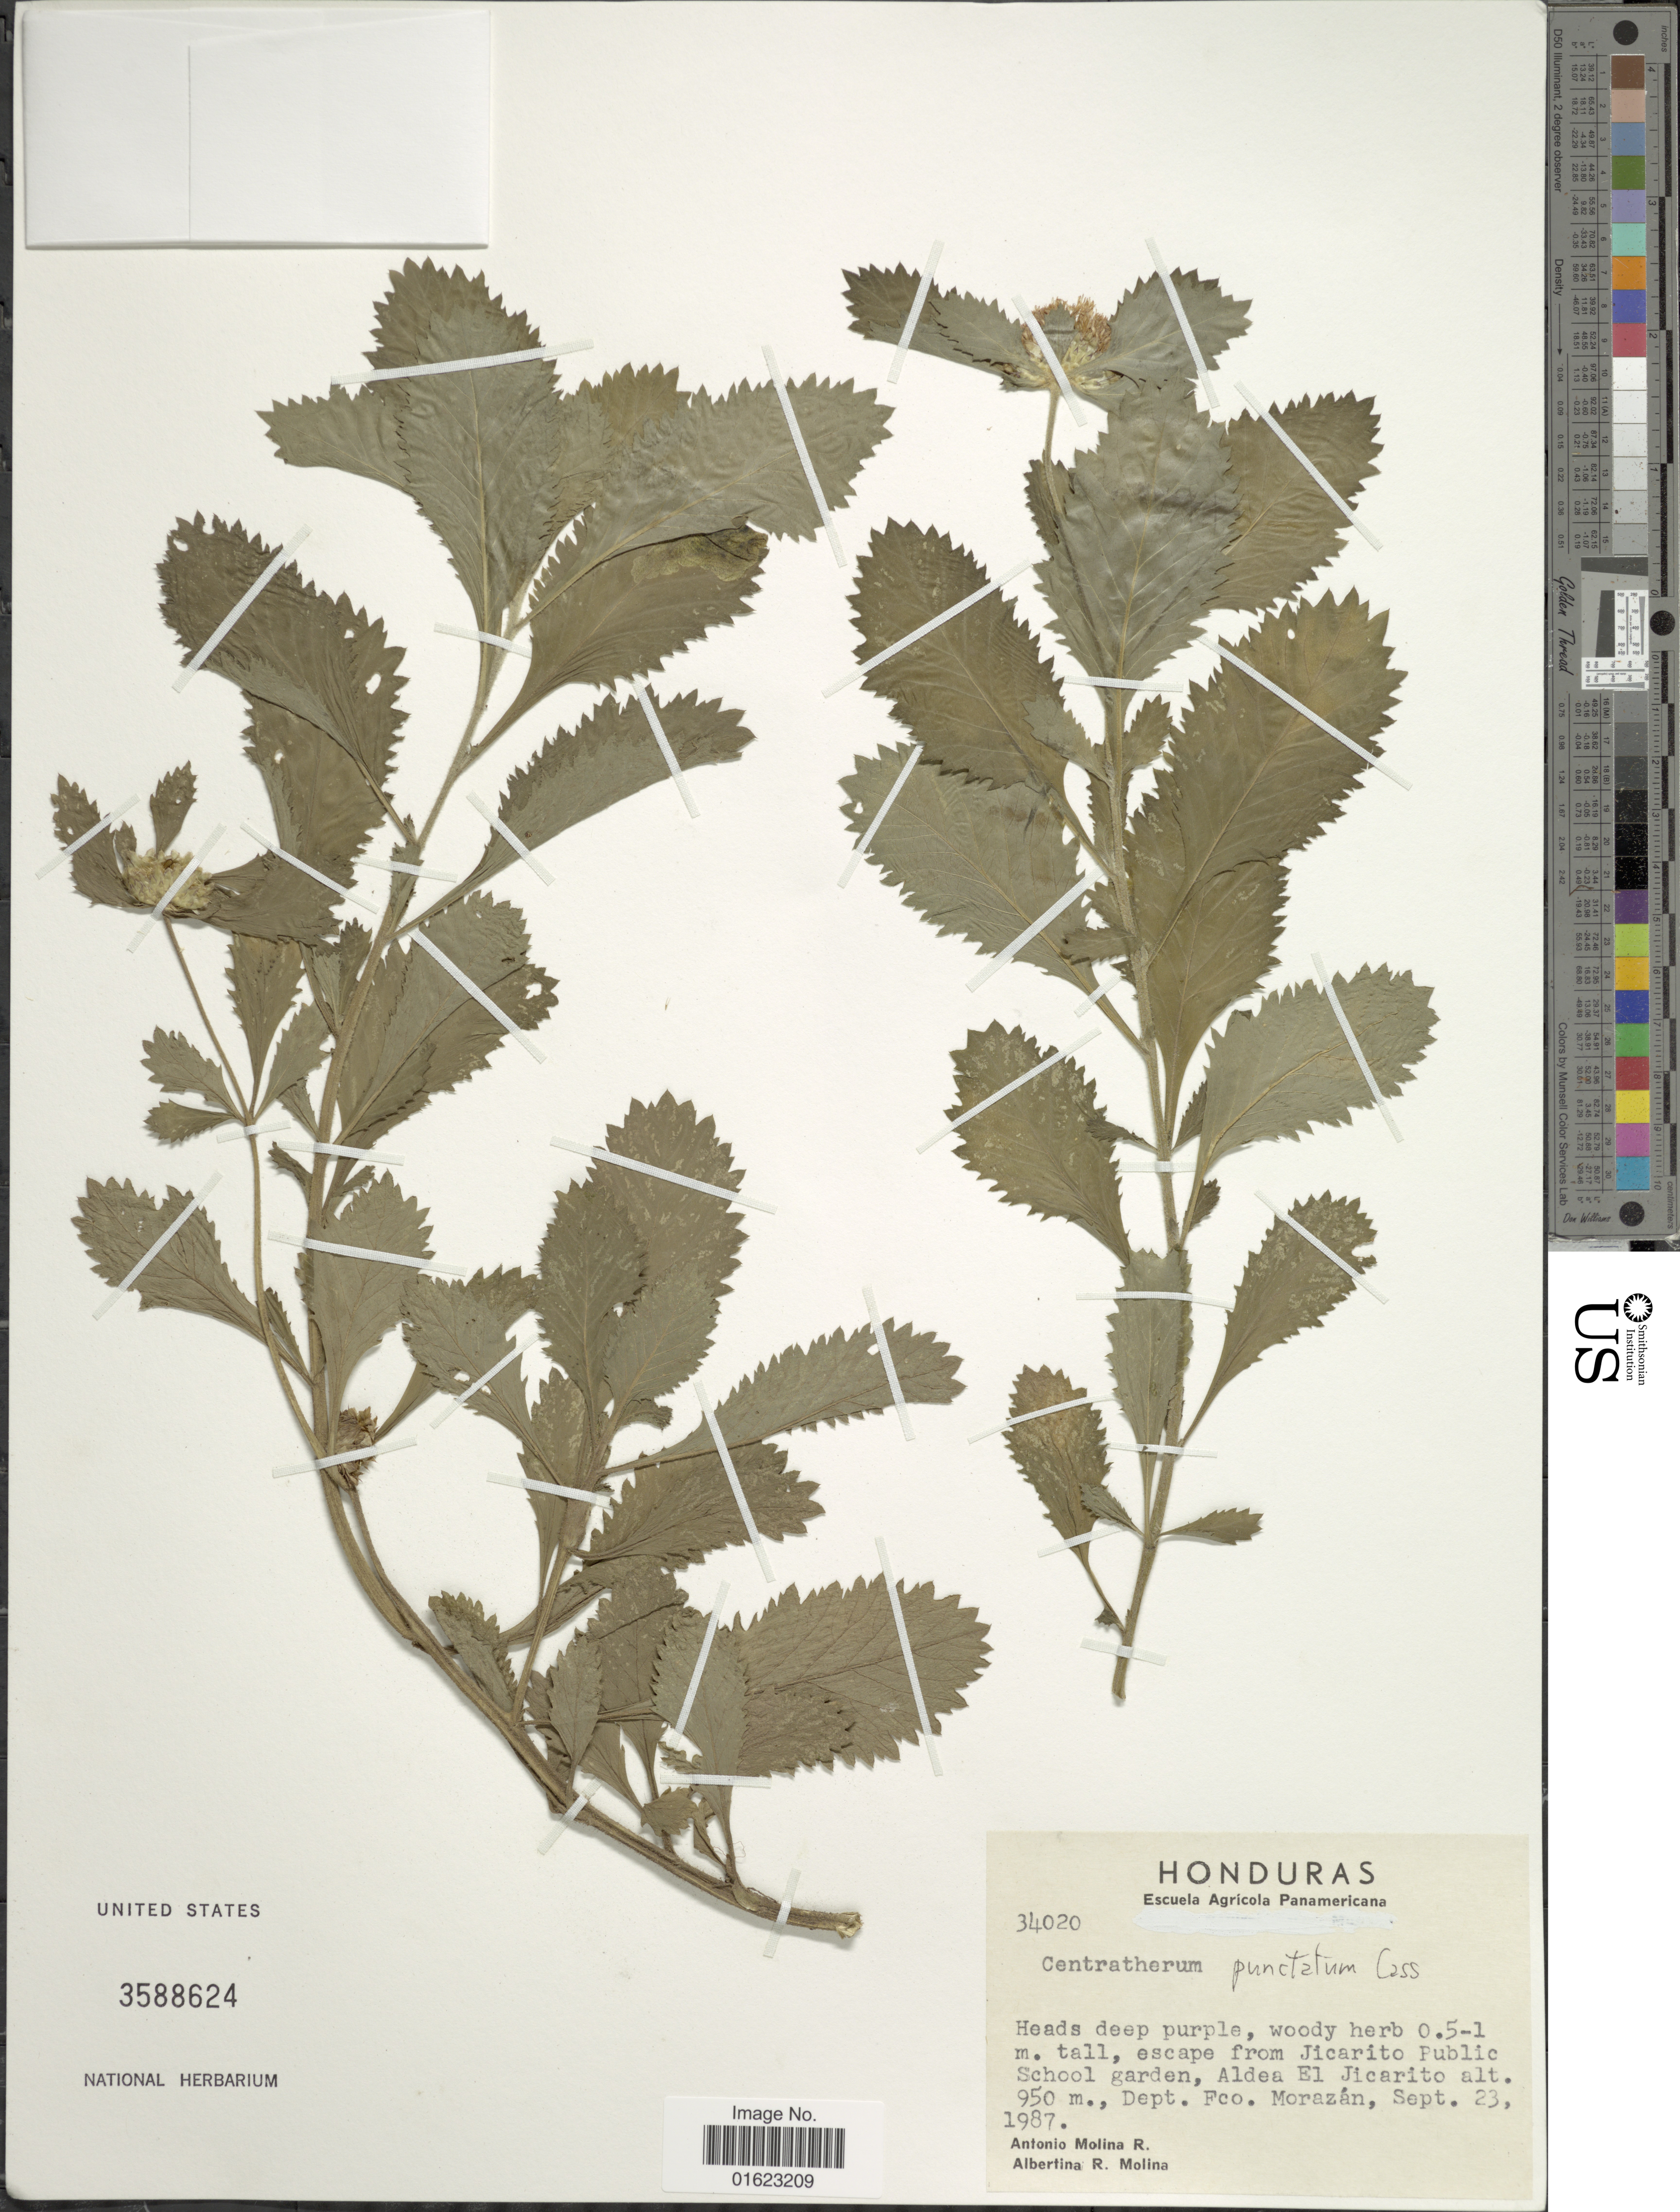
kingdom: Plantae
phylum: Tracheophyta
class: Magnoliopsida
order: Asterales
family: Asteraceae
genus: Centratherum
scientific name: Centratherum punctatum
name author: Cass.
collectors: A. Molina R. & A. R. Molina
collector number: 34020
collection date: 1987-09-23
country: Honduras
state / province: Fco. Morazán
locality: Honduras. School garden, Aldea El Jicarito ,Dept. Fco. Morazan.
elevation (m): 950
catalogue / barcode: US 3588624